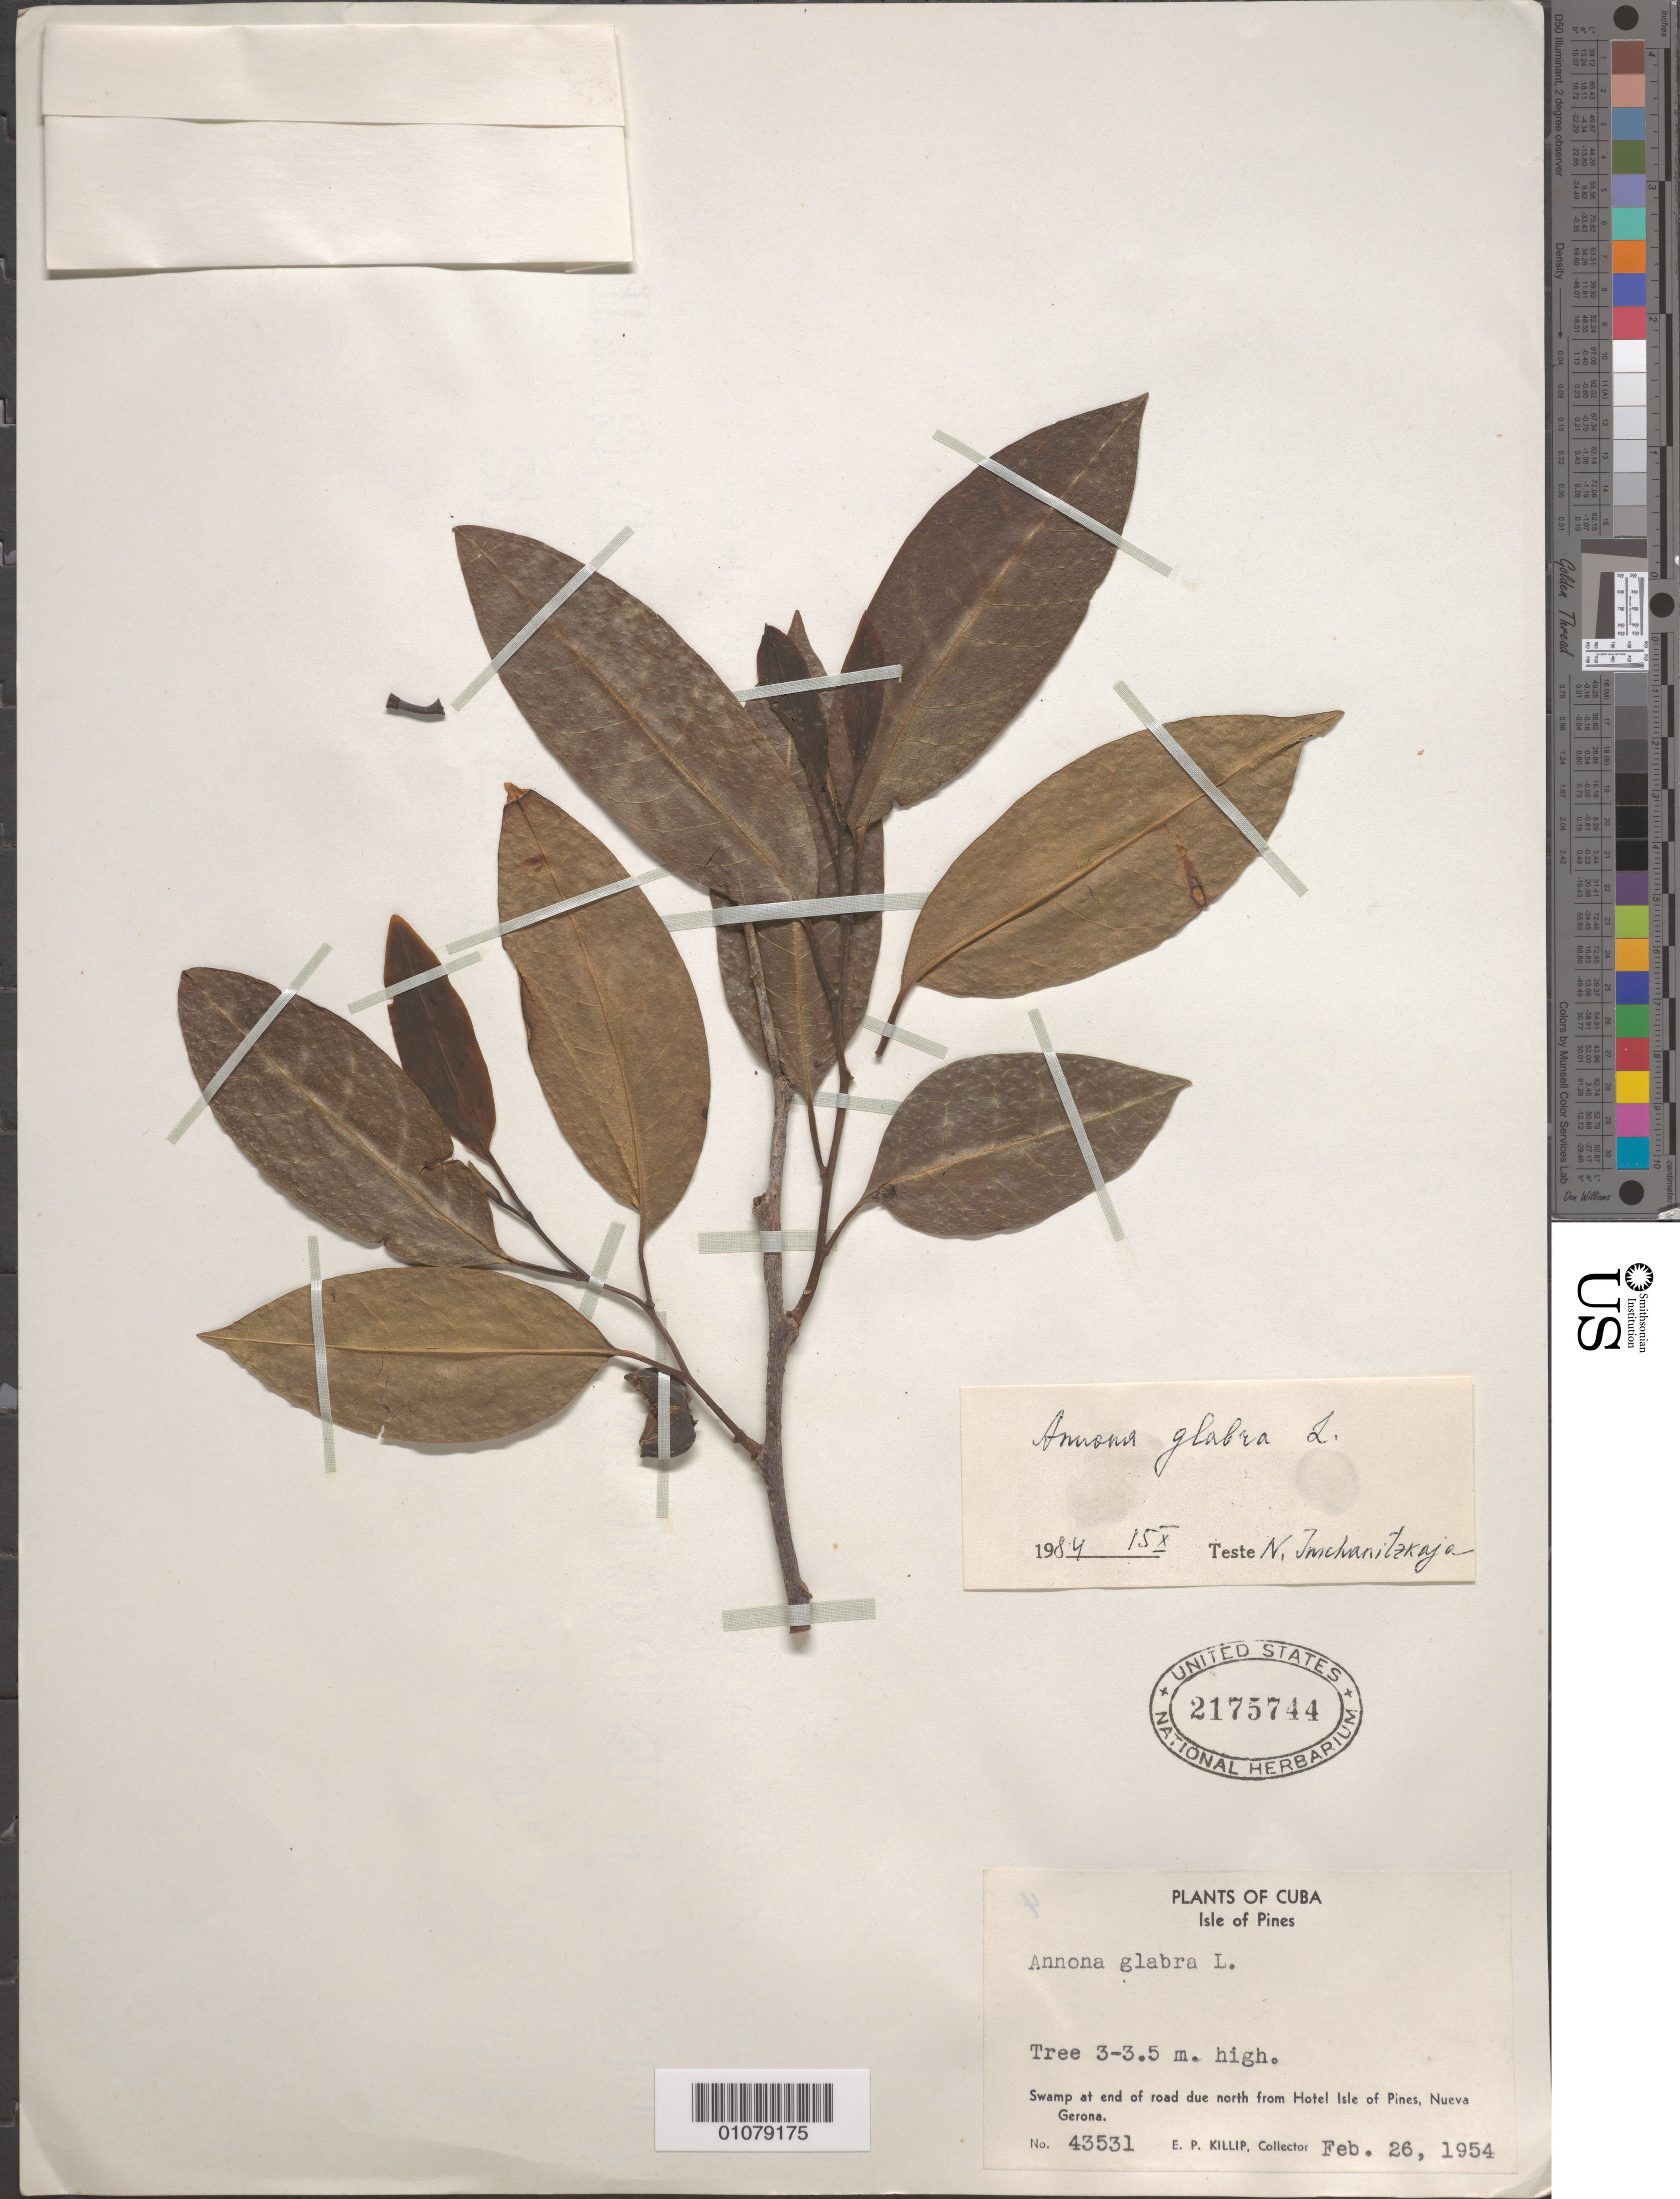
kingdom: Plantae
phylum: Tracheophyta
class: Magnoliopsida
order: Magnoliales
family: Annonaceae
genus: Annona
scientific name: Annona glabra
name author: L.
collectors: E. P. Killip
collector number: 43531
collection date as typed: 26 Feb 1954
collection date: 1954-02-26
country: Cuba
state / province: Isla de La Juventud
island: Isla de la Juventud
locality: Swamp at end of road due north from Hotel Isle of Pines, Nueva Gerona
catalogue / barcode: US 2175744